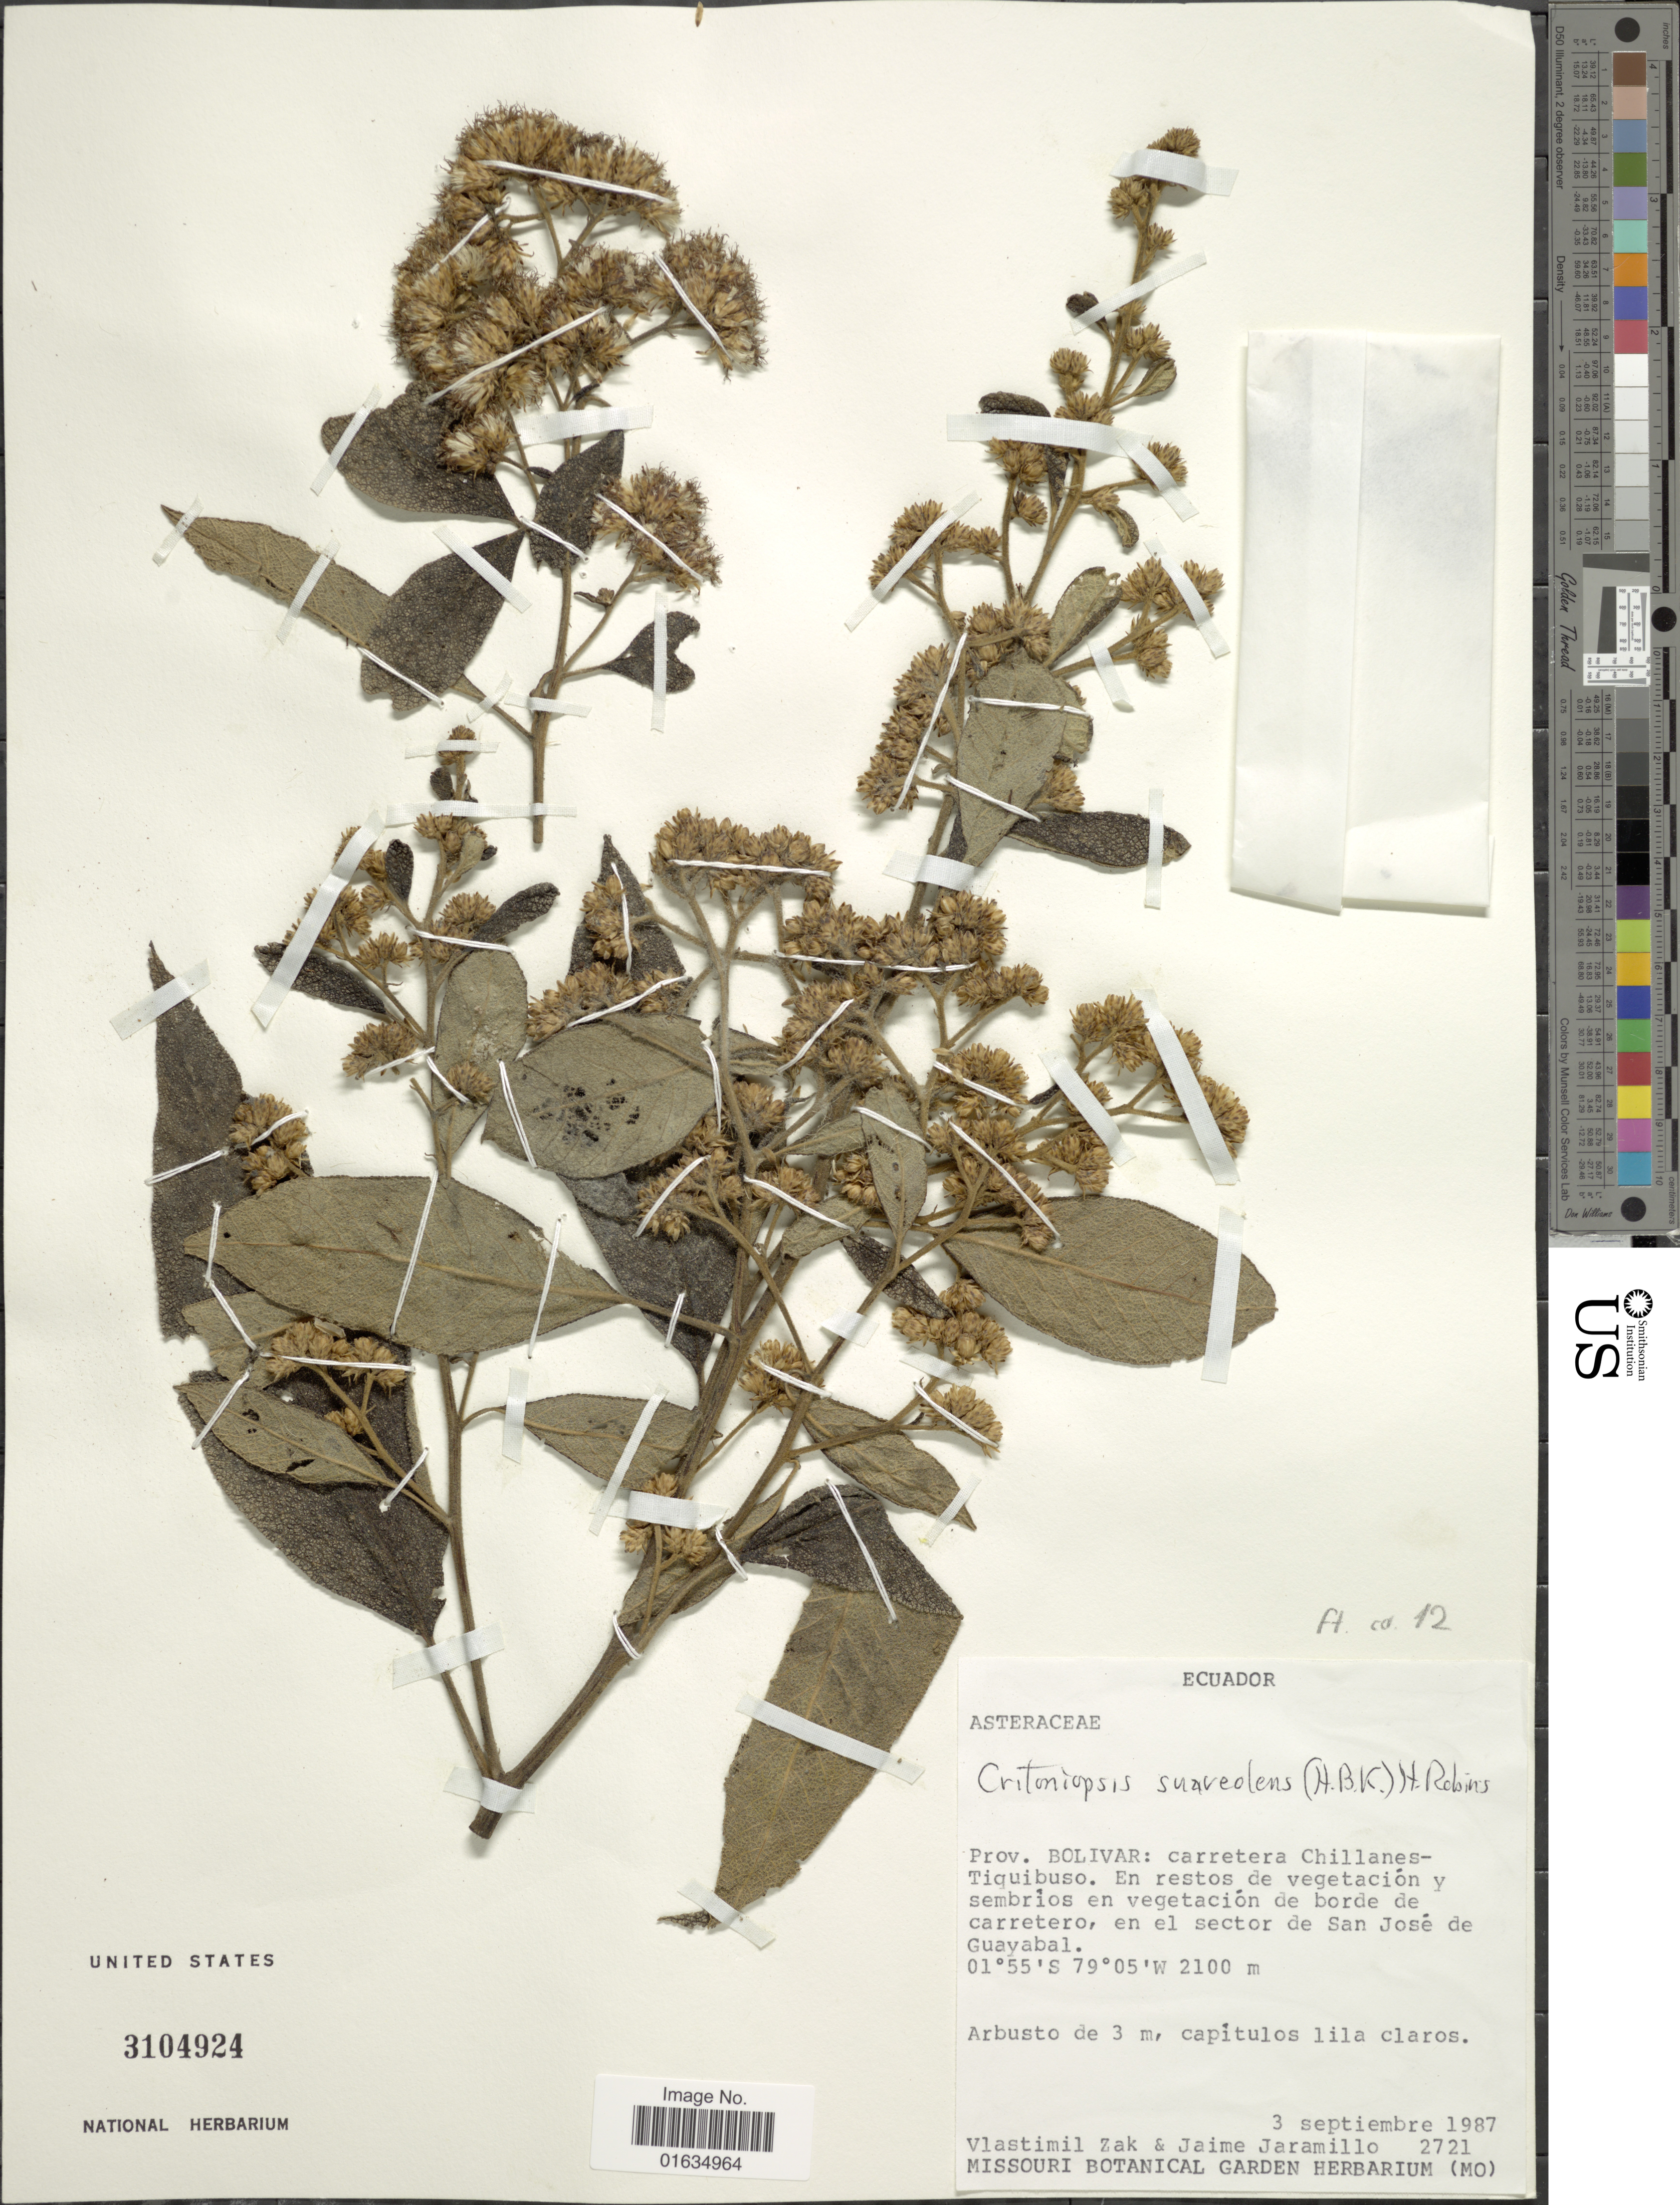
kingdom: Plantae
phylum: Tracheophyta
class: Magnoliopsida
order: Asterales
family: Asteraceae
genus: Critoniopsis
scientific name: Critoniopsis suaveolens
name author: (Kunth) H. Rob.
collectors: V. Zak & J. Jaramillo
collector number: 2721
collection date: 1987-09-03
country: Ecuador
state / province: Bolívar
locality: Prov. Bolivar, carretera Chillanes-Tiquibuso, en el sector de San Jose de Guayabal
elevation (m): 2100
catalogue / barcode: US 3104924